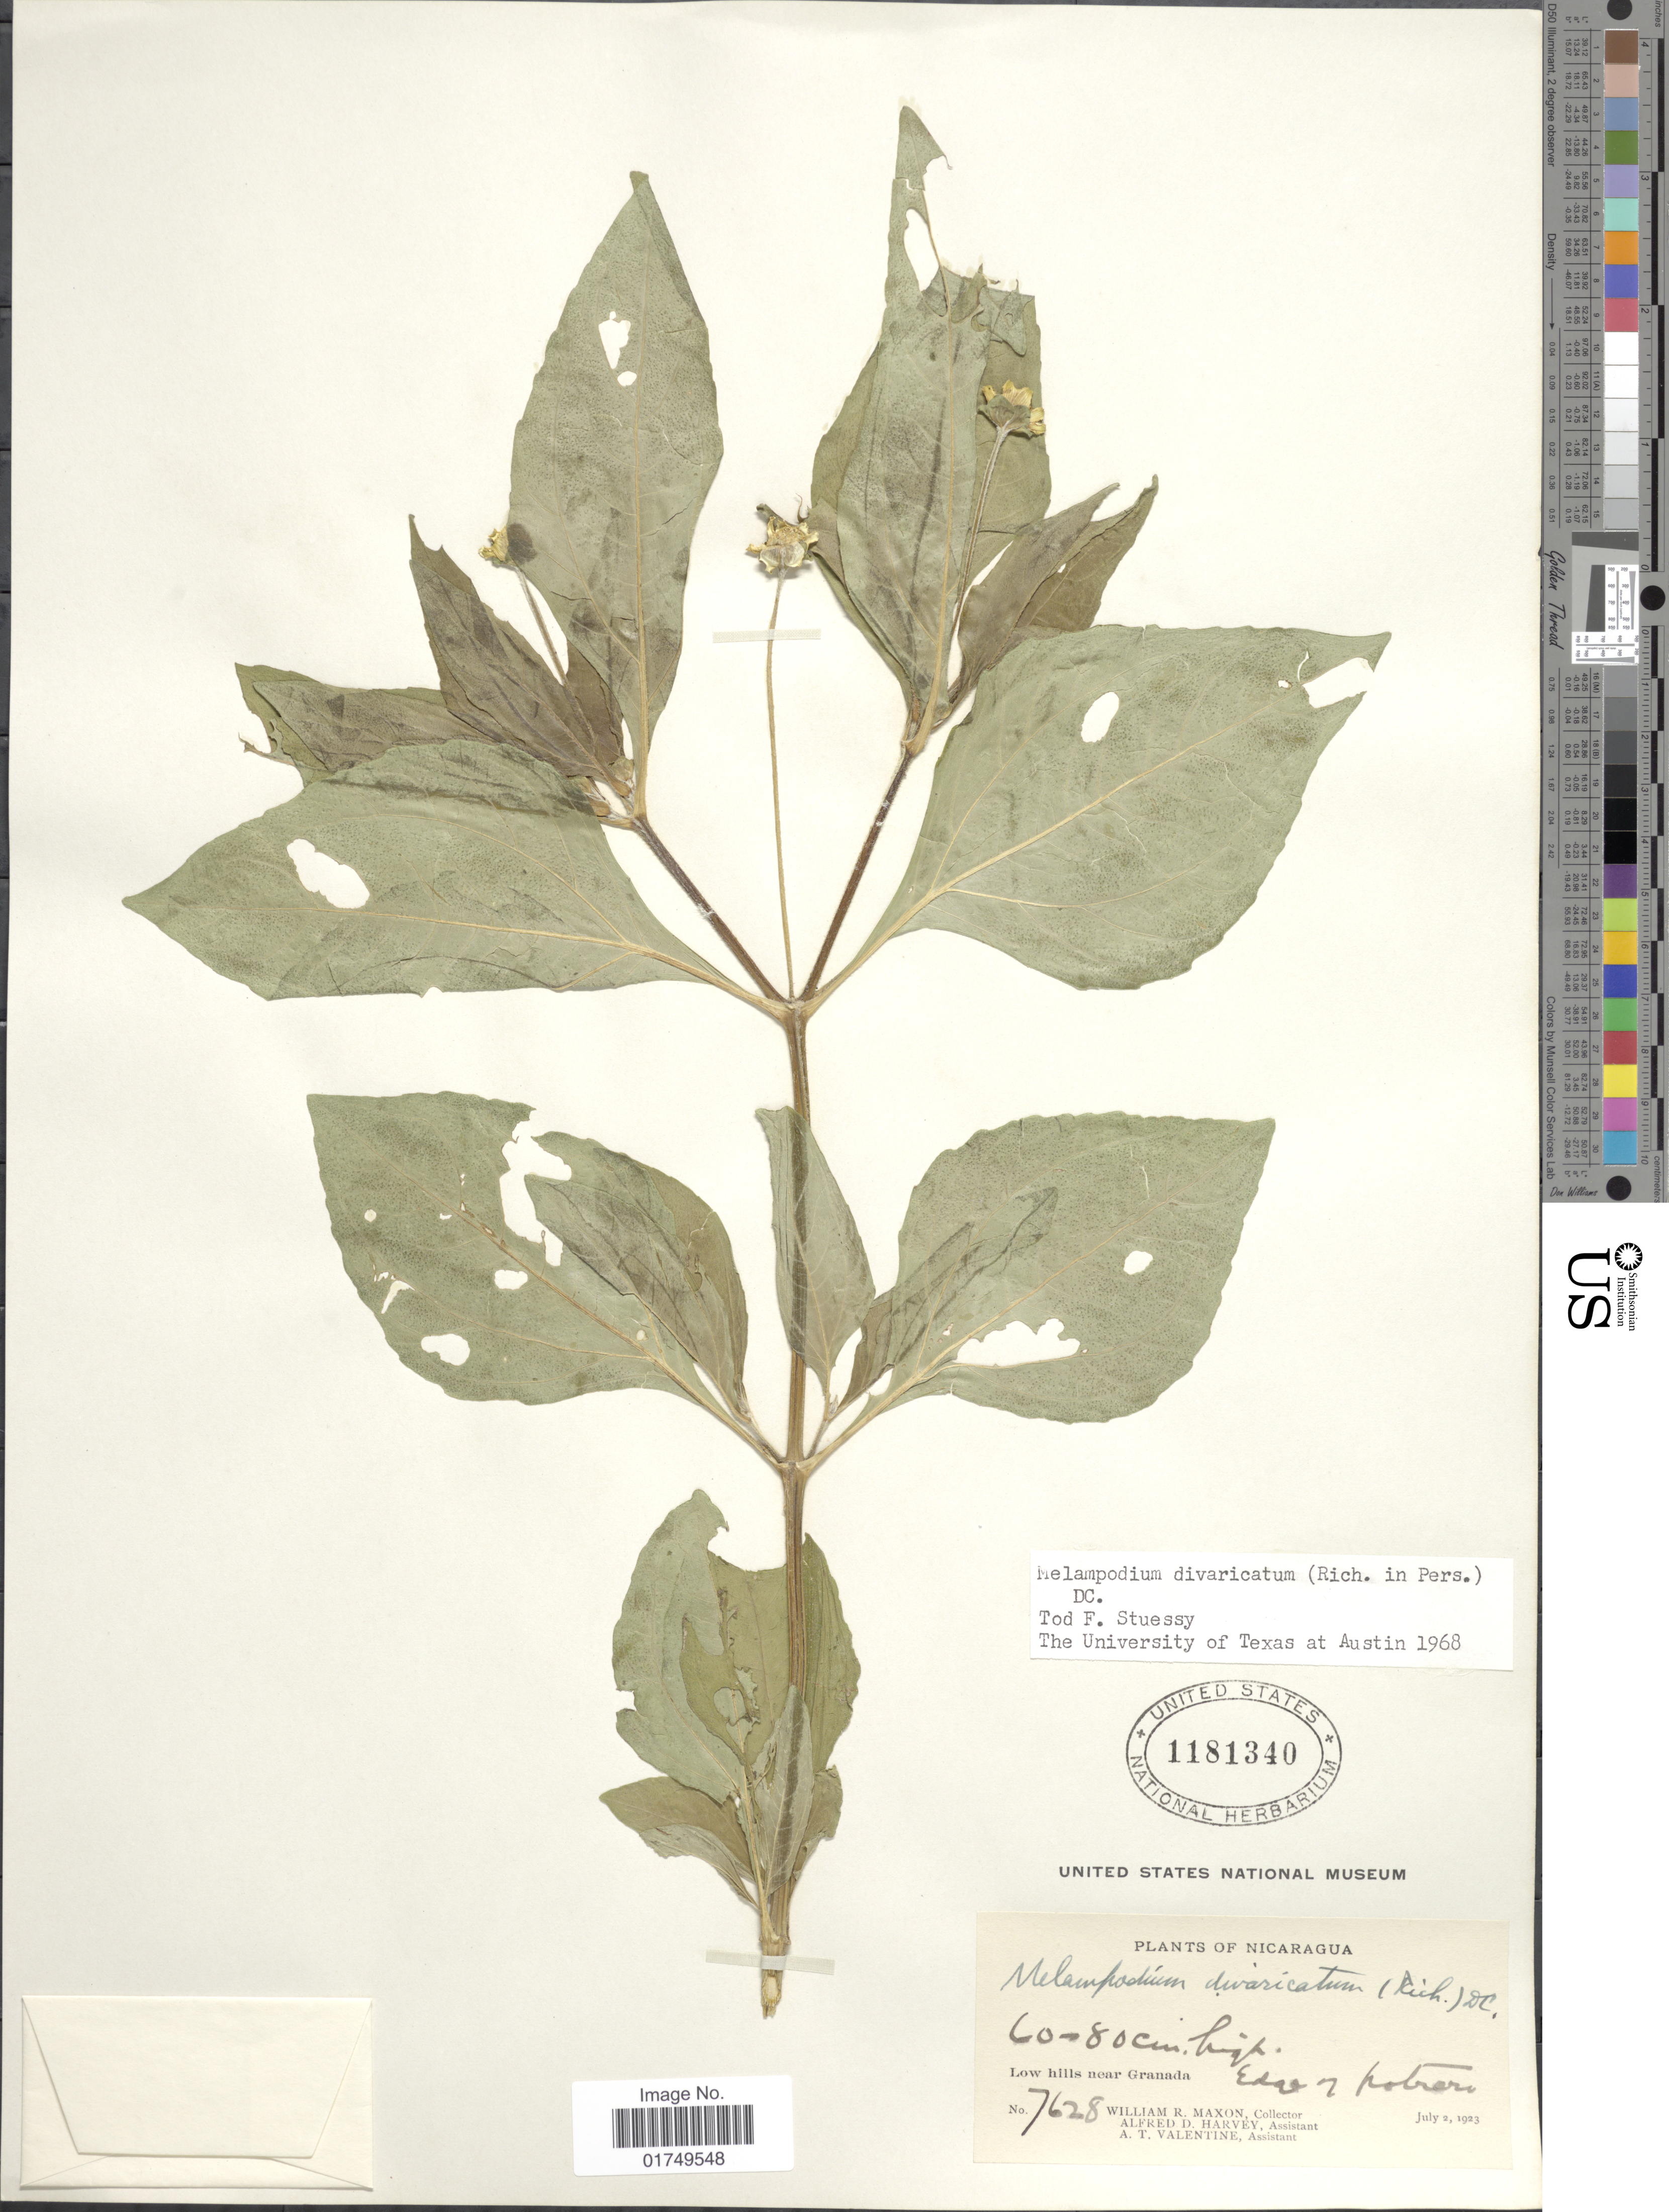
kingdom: Plantae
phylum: Tracheophyta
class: Magnoliopsida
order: Asterales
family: Asteraceae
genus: Melampodium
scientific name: Melampodium divaricatum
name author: (Rich.) DC.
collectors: W. R. Maxon, A. D. Harvey & A. Valentine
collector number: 7628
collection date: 1923-07-02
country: Nicaragua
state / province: Granada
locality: Low hills near Granada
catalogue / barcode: US 1181340